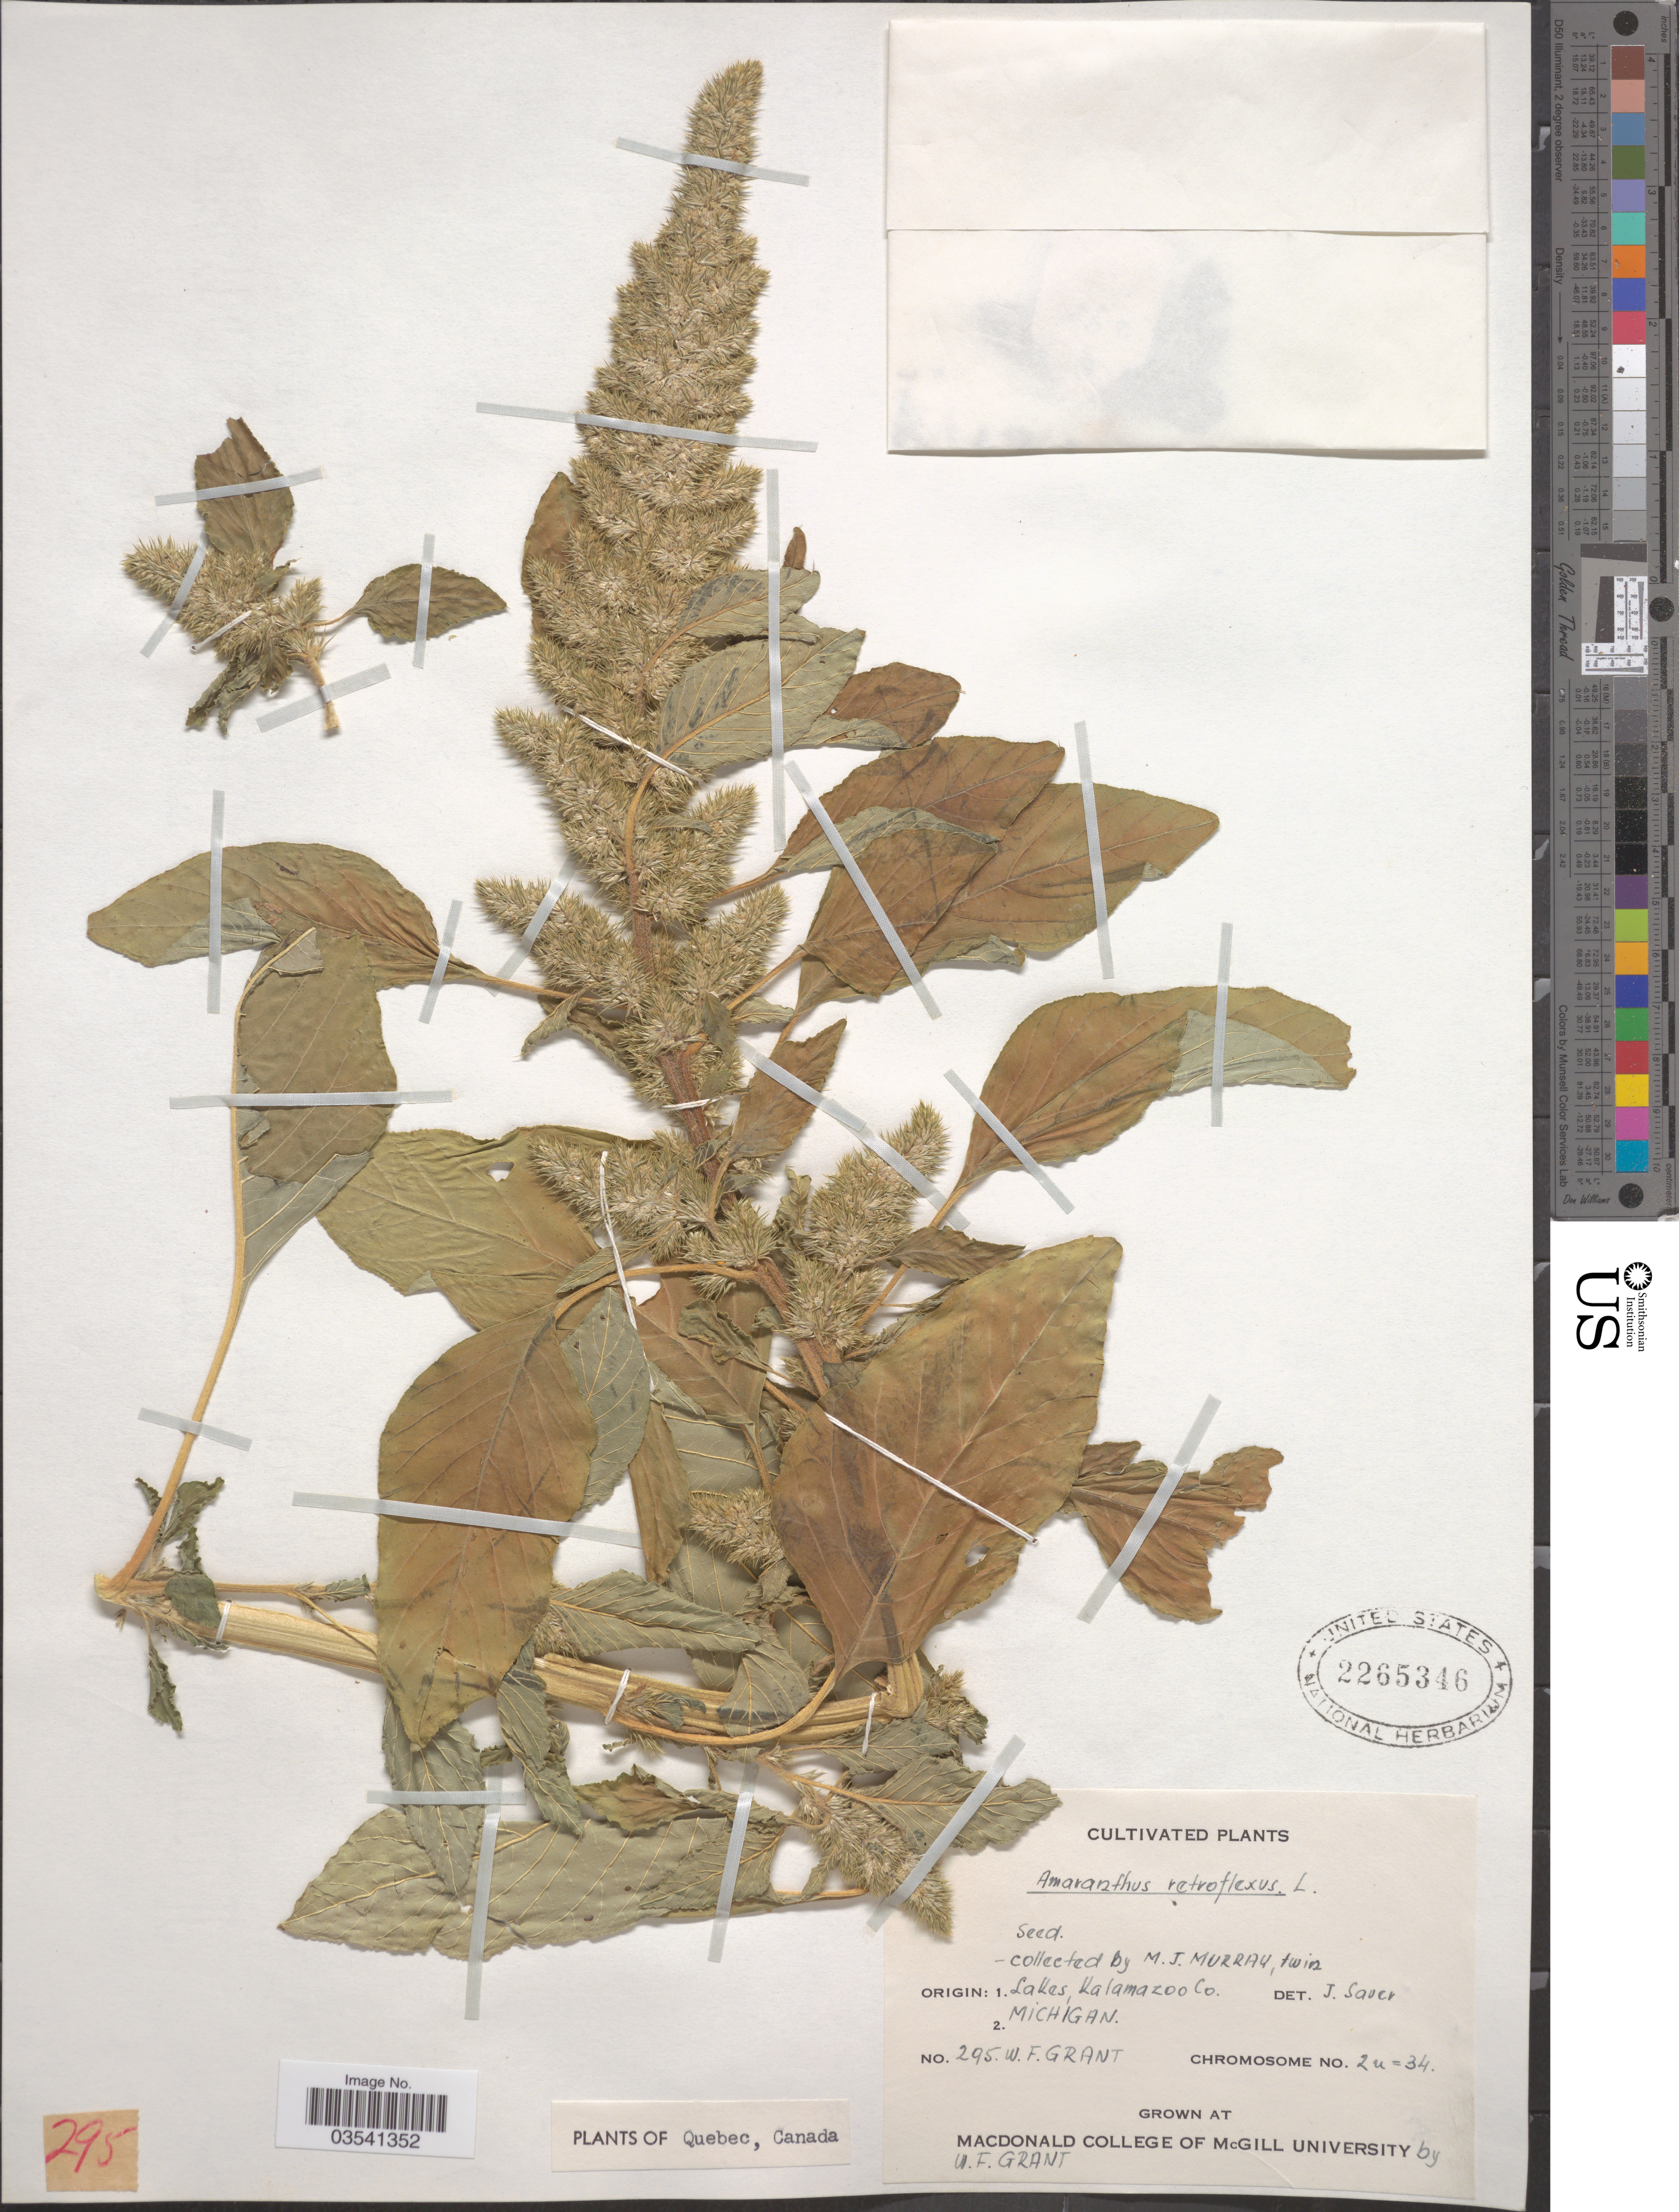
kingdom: Plantae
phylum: Tracheophyta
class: Magnoliopsida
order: Caryophyllales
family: Amaranthaceae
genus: Amaranthus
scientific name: Amaranthus retroflexus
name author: L.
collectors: W. Grant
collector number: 295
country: Canada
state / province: Quebec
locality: Grown at MacDonald College of McGill University.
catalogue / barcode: US 2265346